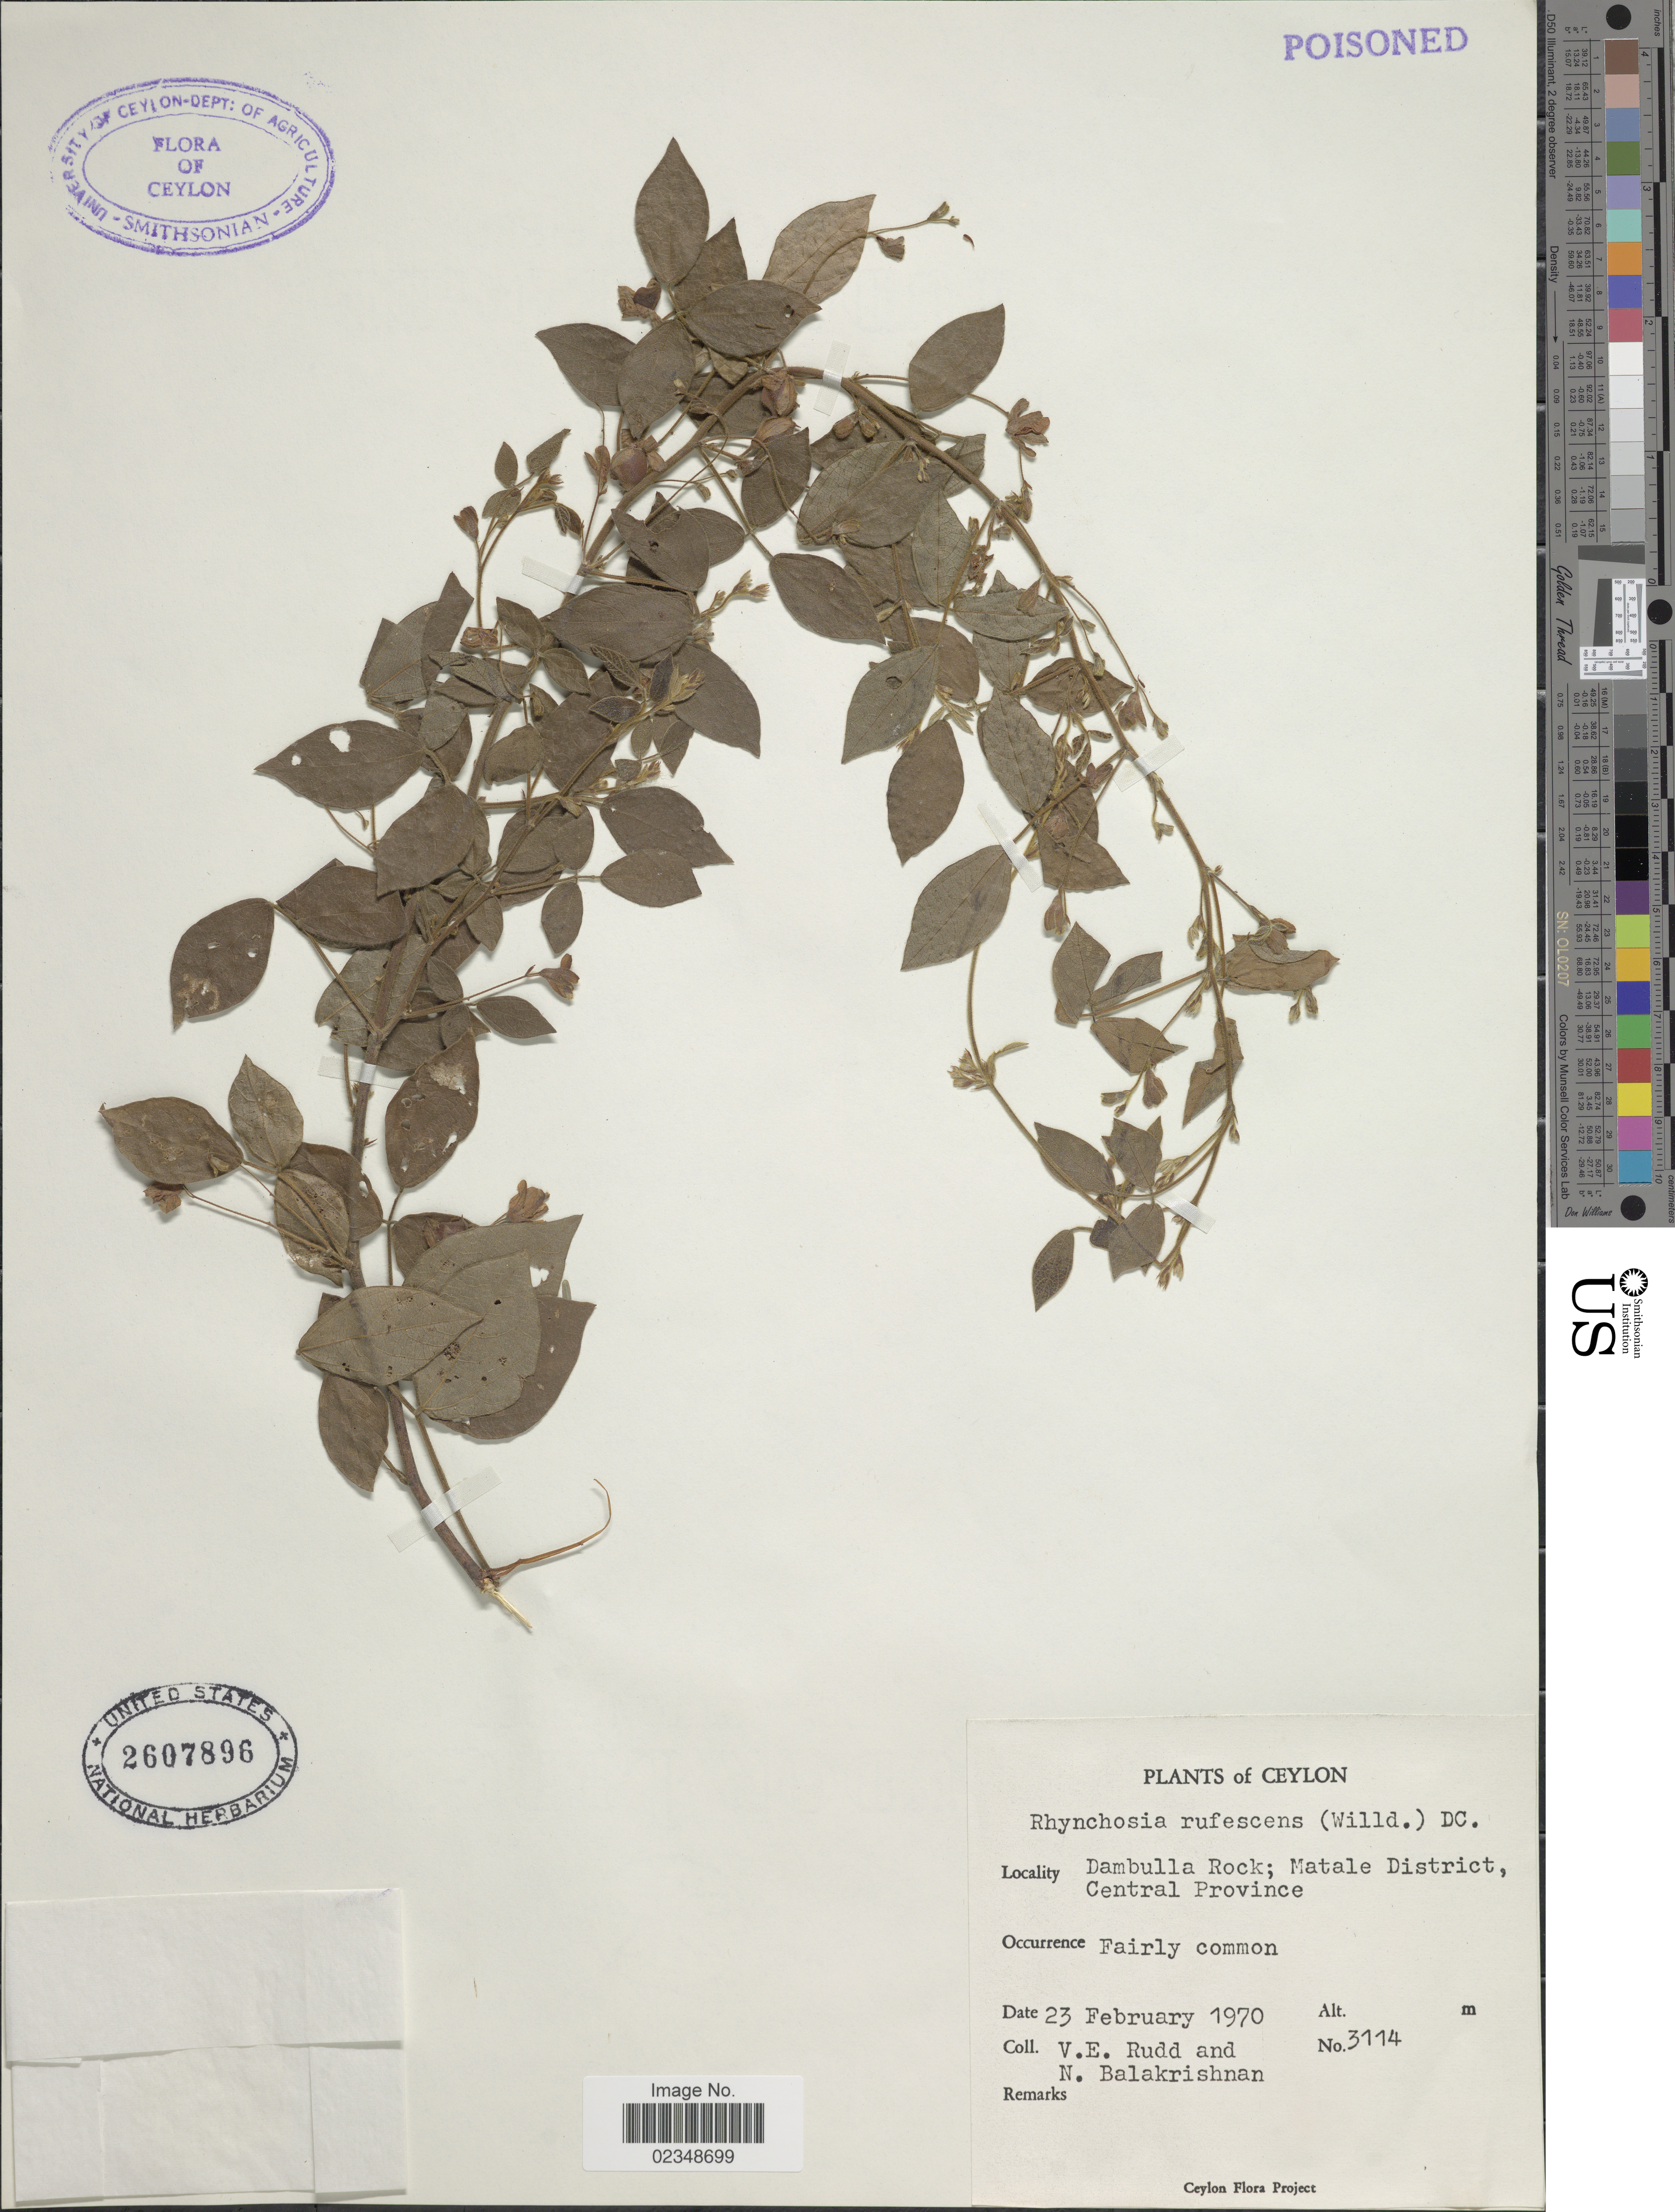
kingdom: Plantae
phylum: Tracheophyta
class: Magnoliopsida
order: Fabales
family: Fabaceae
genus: Rhynchosia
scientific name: Rhynchosia rufescens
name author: DC.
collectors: V. E. Rudd & N. Balakrishnan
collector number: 3114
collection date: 1970-02-23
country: Sri Lanka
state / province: Central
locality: Dambulla Rock; Matale District, Central Province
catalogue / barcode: US 2607896